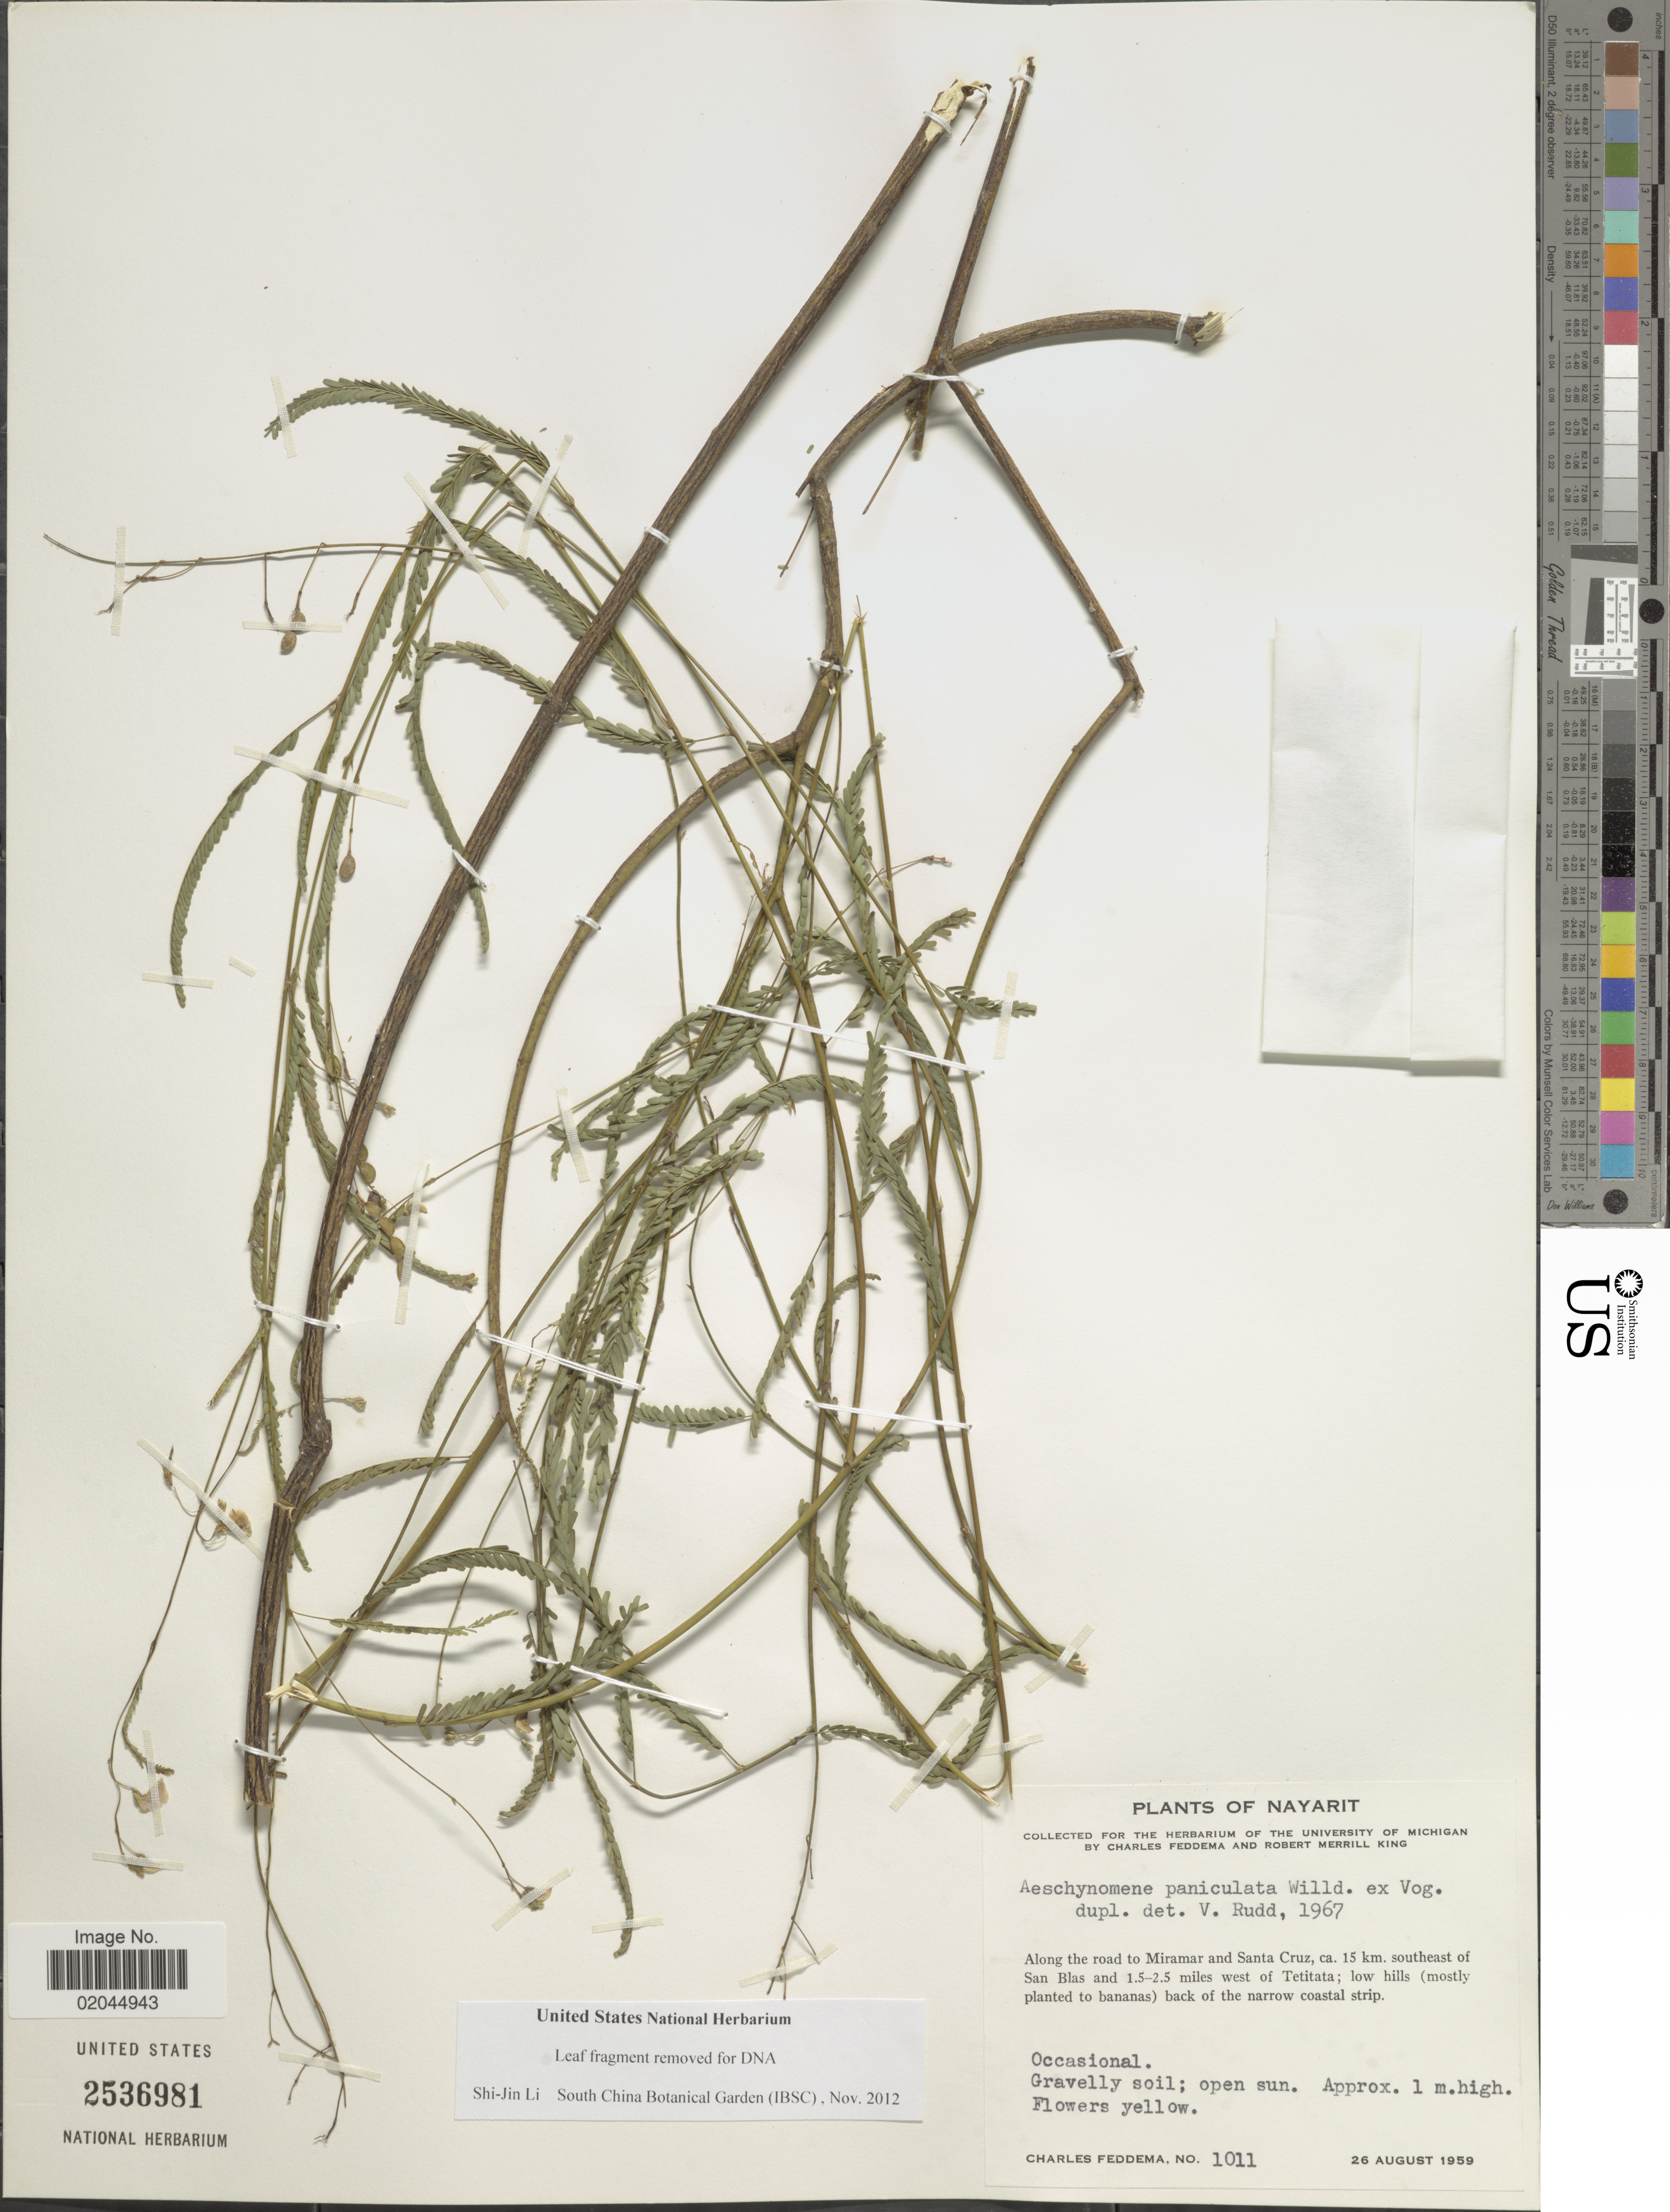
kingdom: Plantae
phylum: Tracheophyta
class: Magnoliopsida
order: Fabales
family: Fabaceae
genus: Aeschynomene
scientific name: Aeschynomene paniculata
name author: Vogel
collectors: C. Feddema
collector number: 1011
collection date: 1959-08-26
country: Mexico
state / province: Nayarit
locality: Along the road to Miramar and Santa Cruz, 15 km. southeast of San Blas and 1.5-2.5 miles west of Tetitata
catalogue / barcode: US 2536981